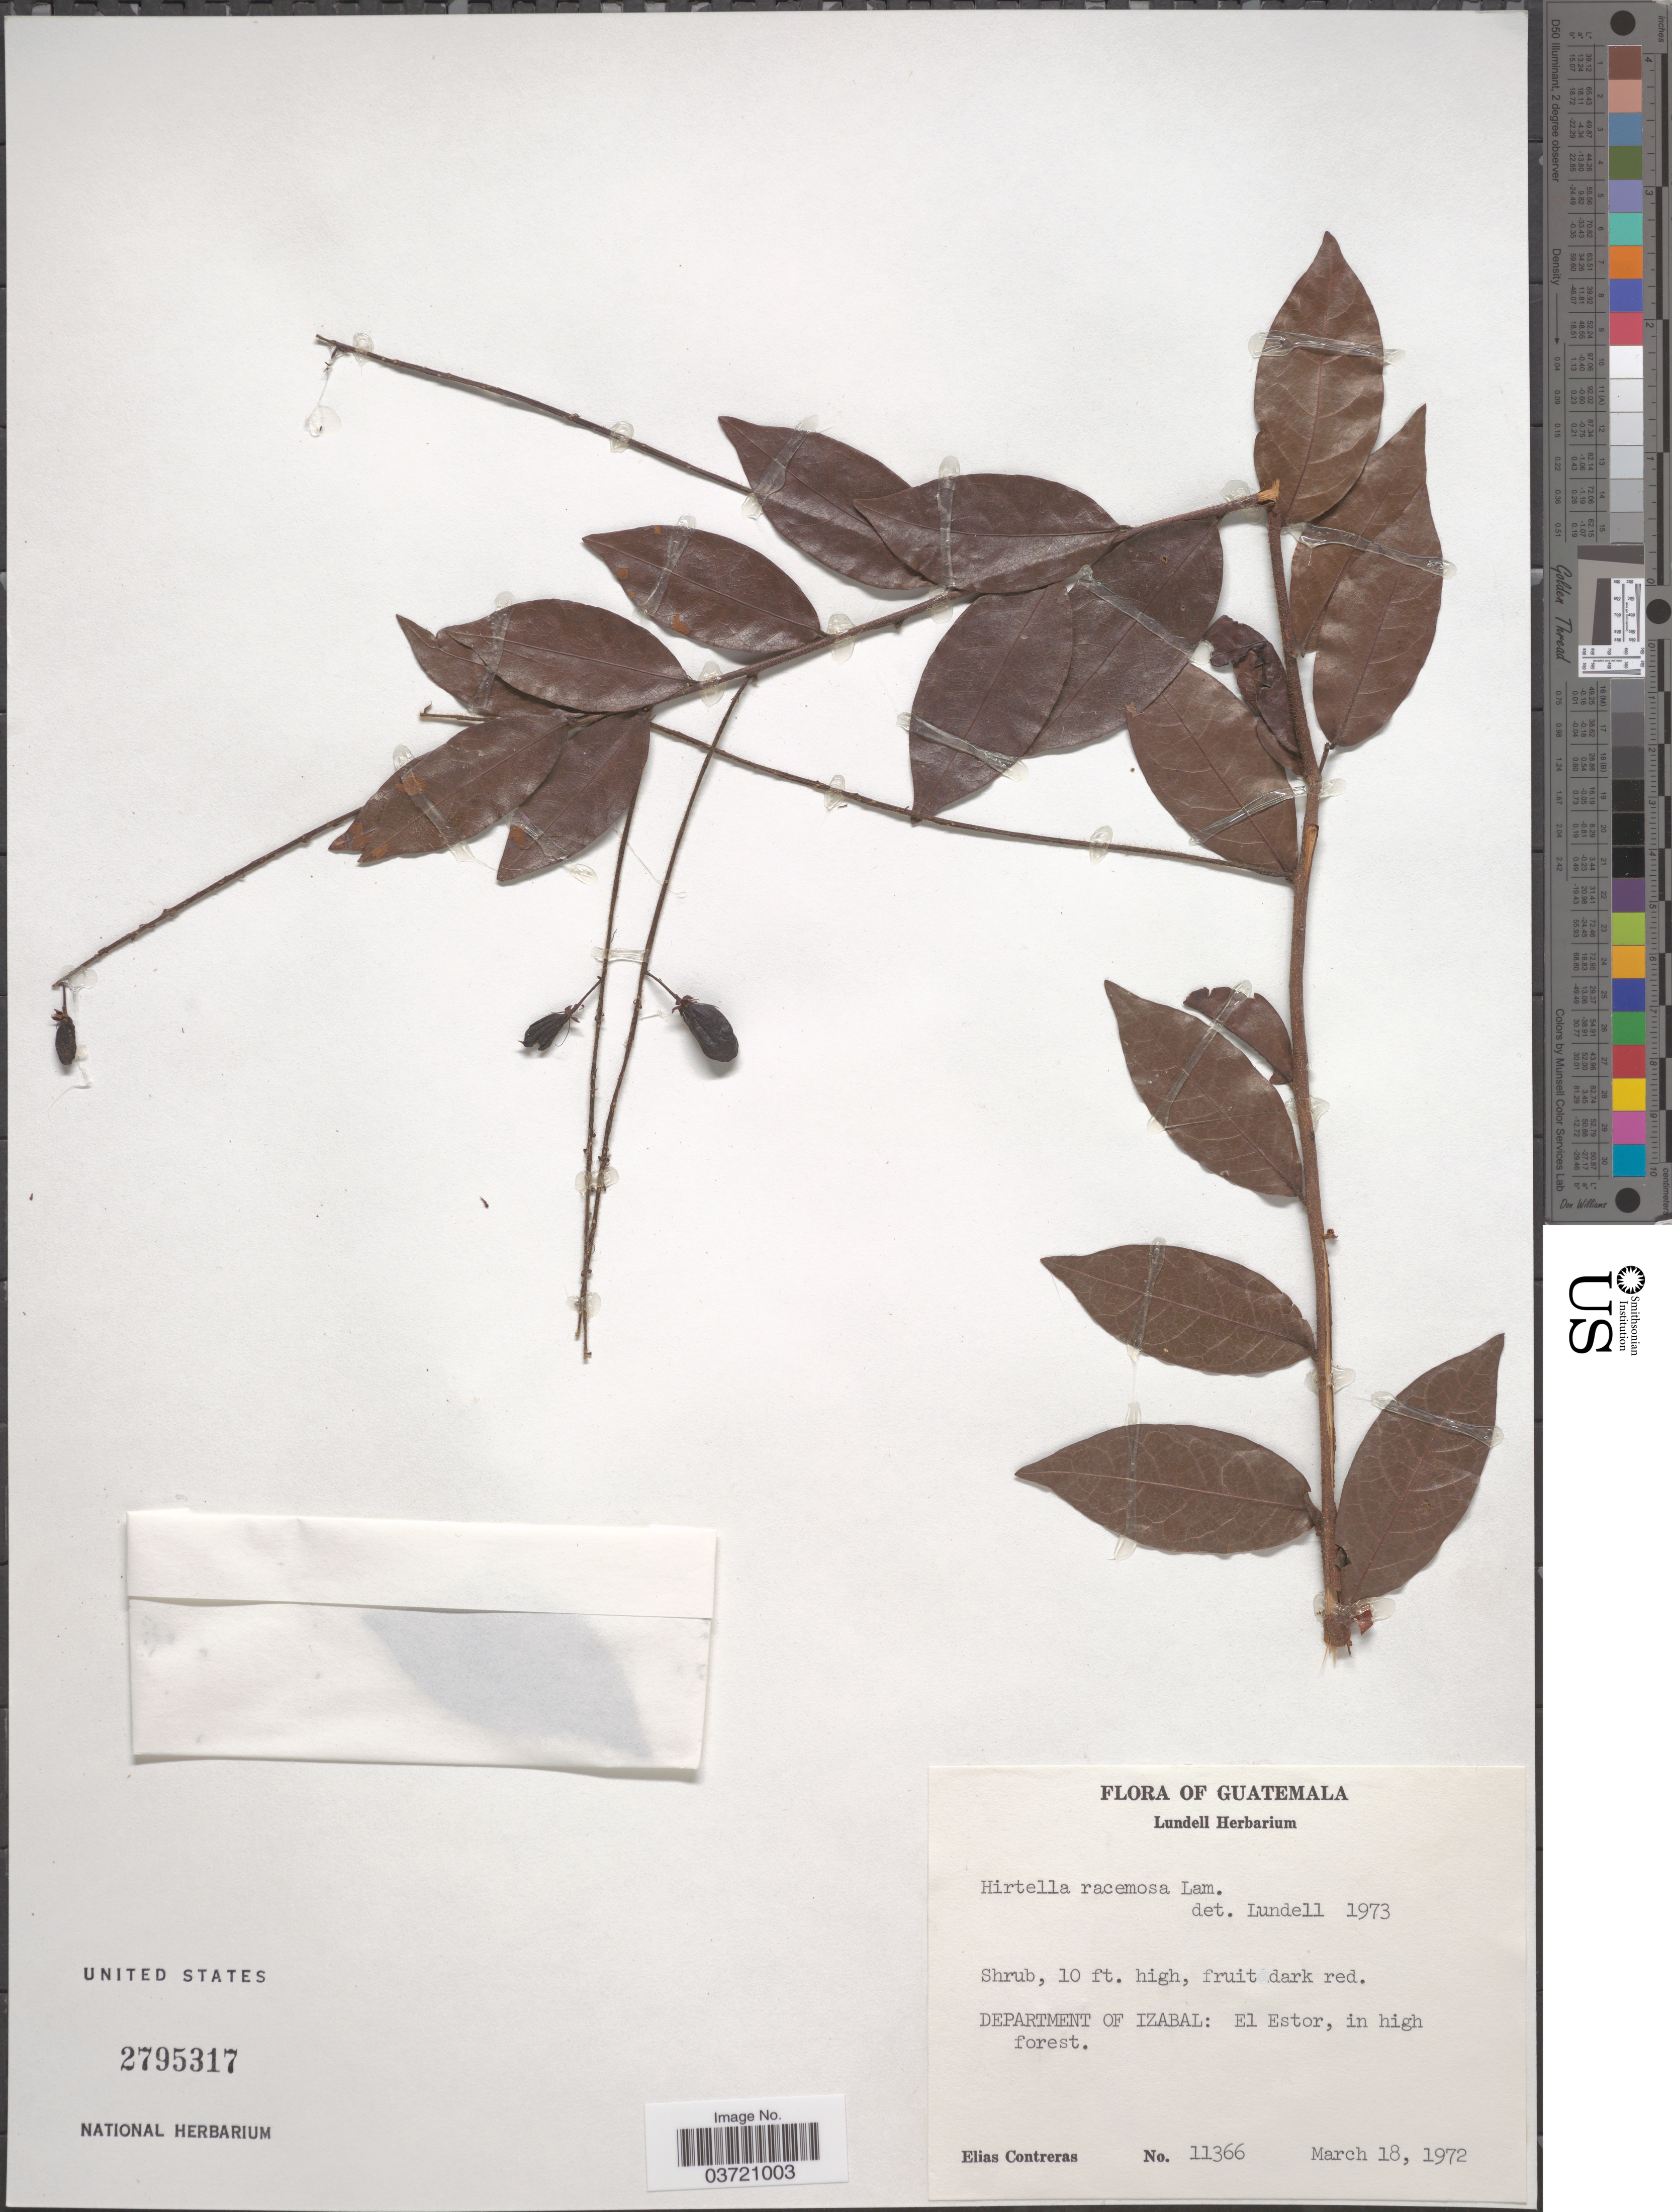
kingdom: Plantae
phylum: Tracheophyta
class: Magnoliopsida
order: Malpighiales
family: Chrysobalanaceae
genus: Hirtella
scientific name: Hirtella racemosa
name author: Lam.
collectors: E. Contreras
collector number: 11366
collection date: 1972-03-18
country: Guatemala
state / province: Izabal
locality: Department of Izabal: El Estor.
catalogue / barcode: US 2795317